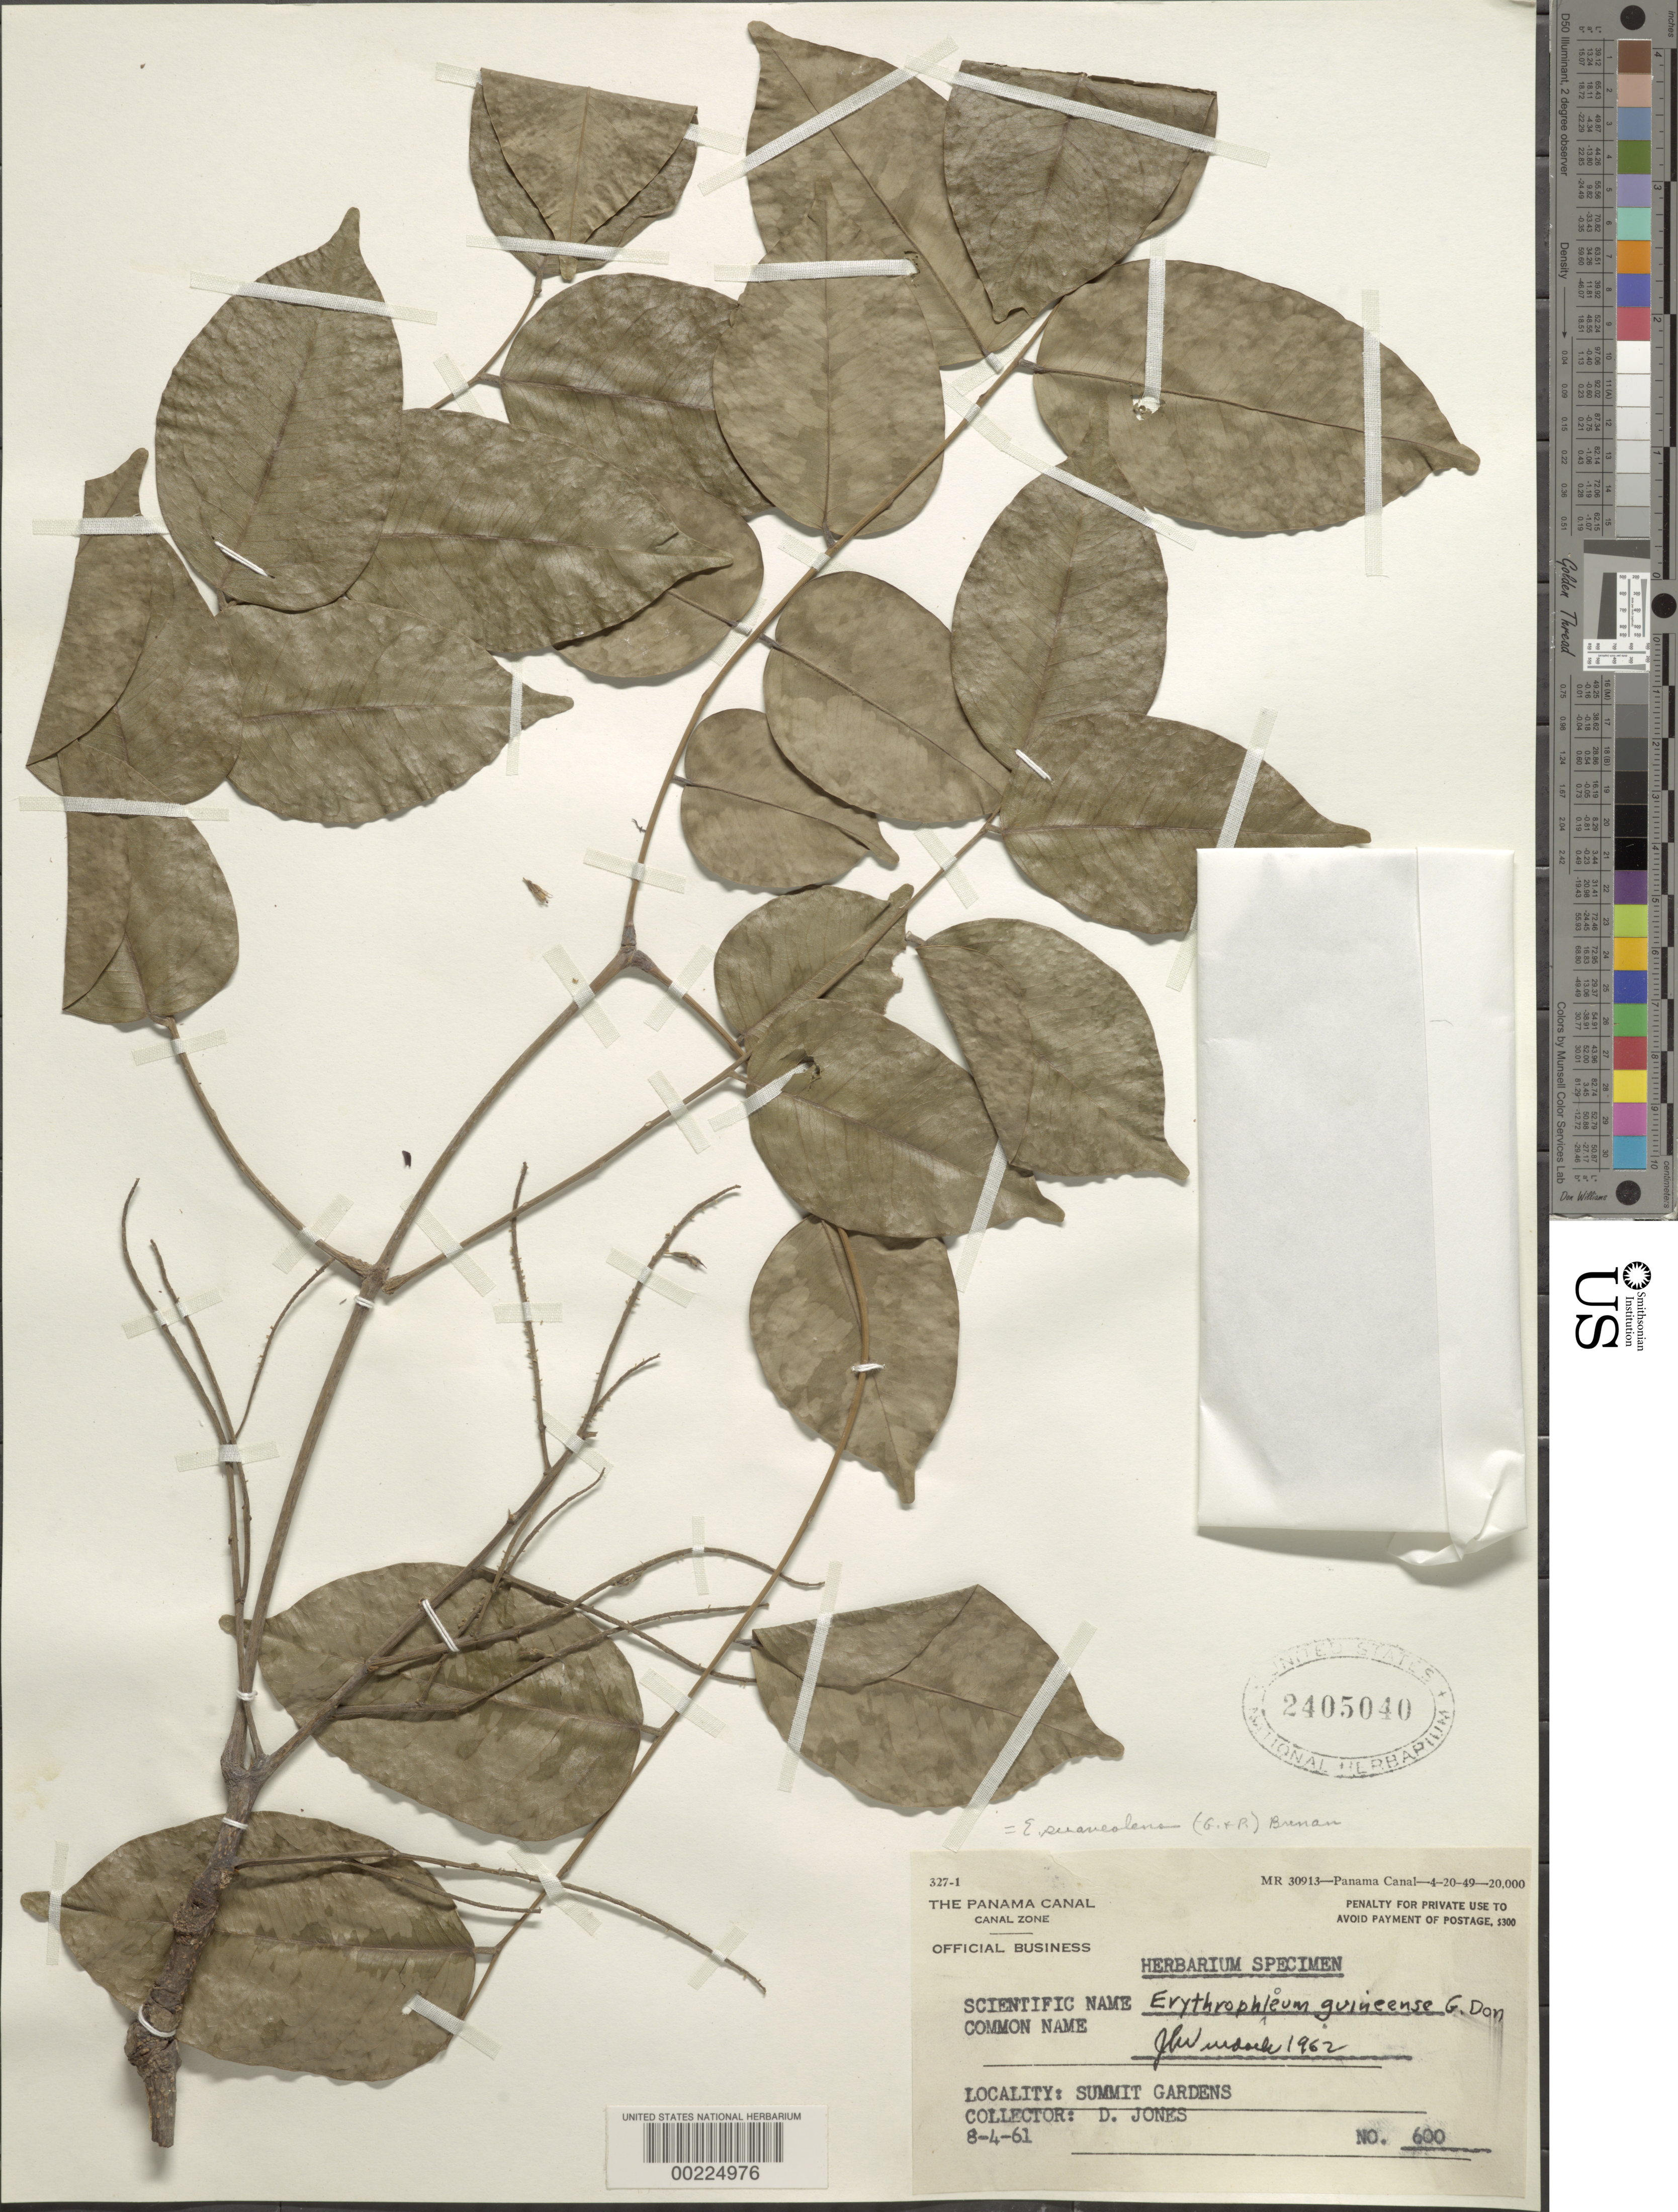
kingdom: Plantae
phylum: Tracheophyta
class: Magnoliopsida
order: Fabales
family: Fabaceae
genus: Erythrophleum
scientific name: Erythrophleum sp.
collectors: D. Jones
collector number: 600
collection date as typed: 08 Apr 1961 or 04 Aug 1961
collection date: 1961-04-08 or 1961-08-04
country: Panama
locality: Summit Gardens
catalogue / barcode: US 2405040